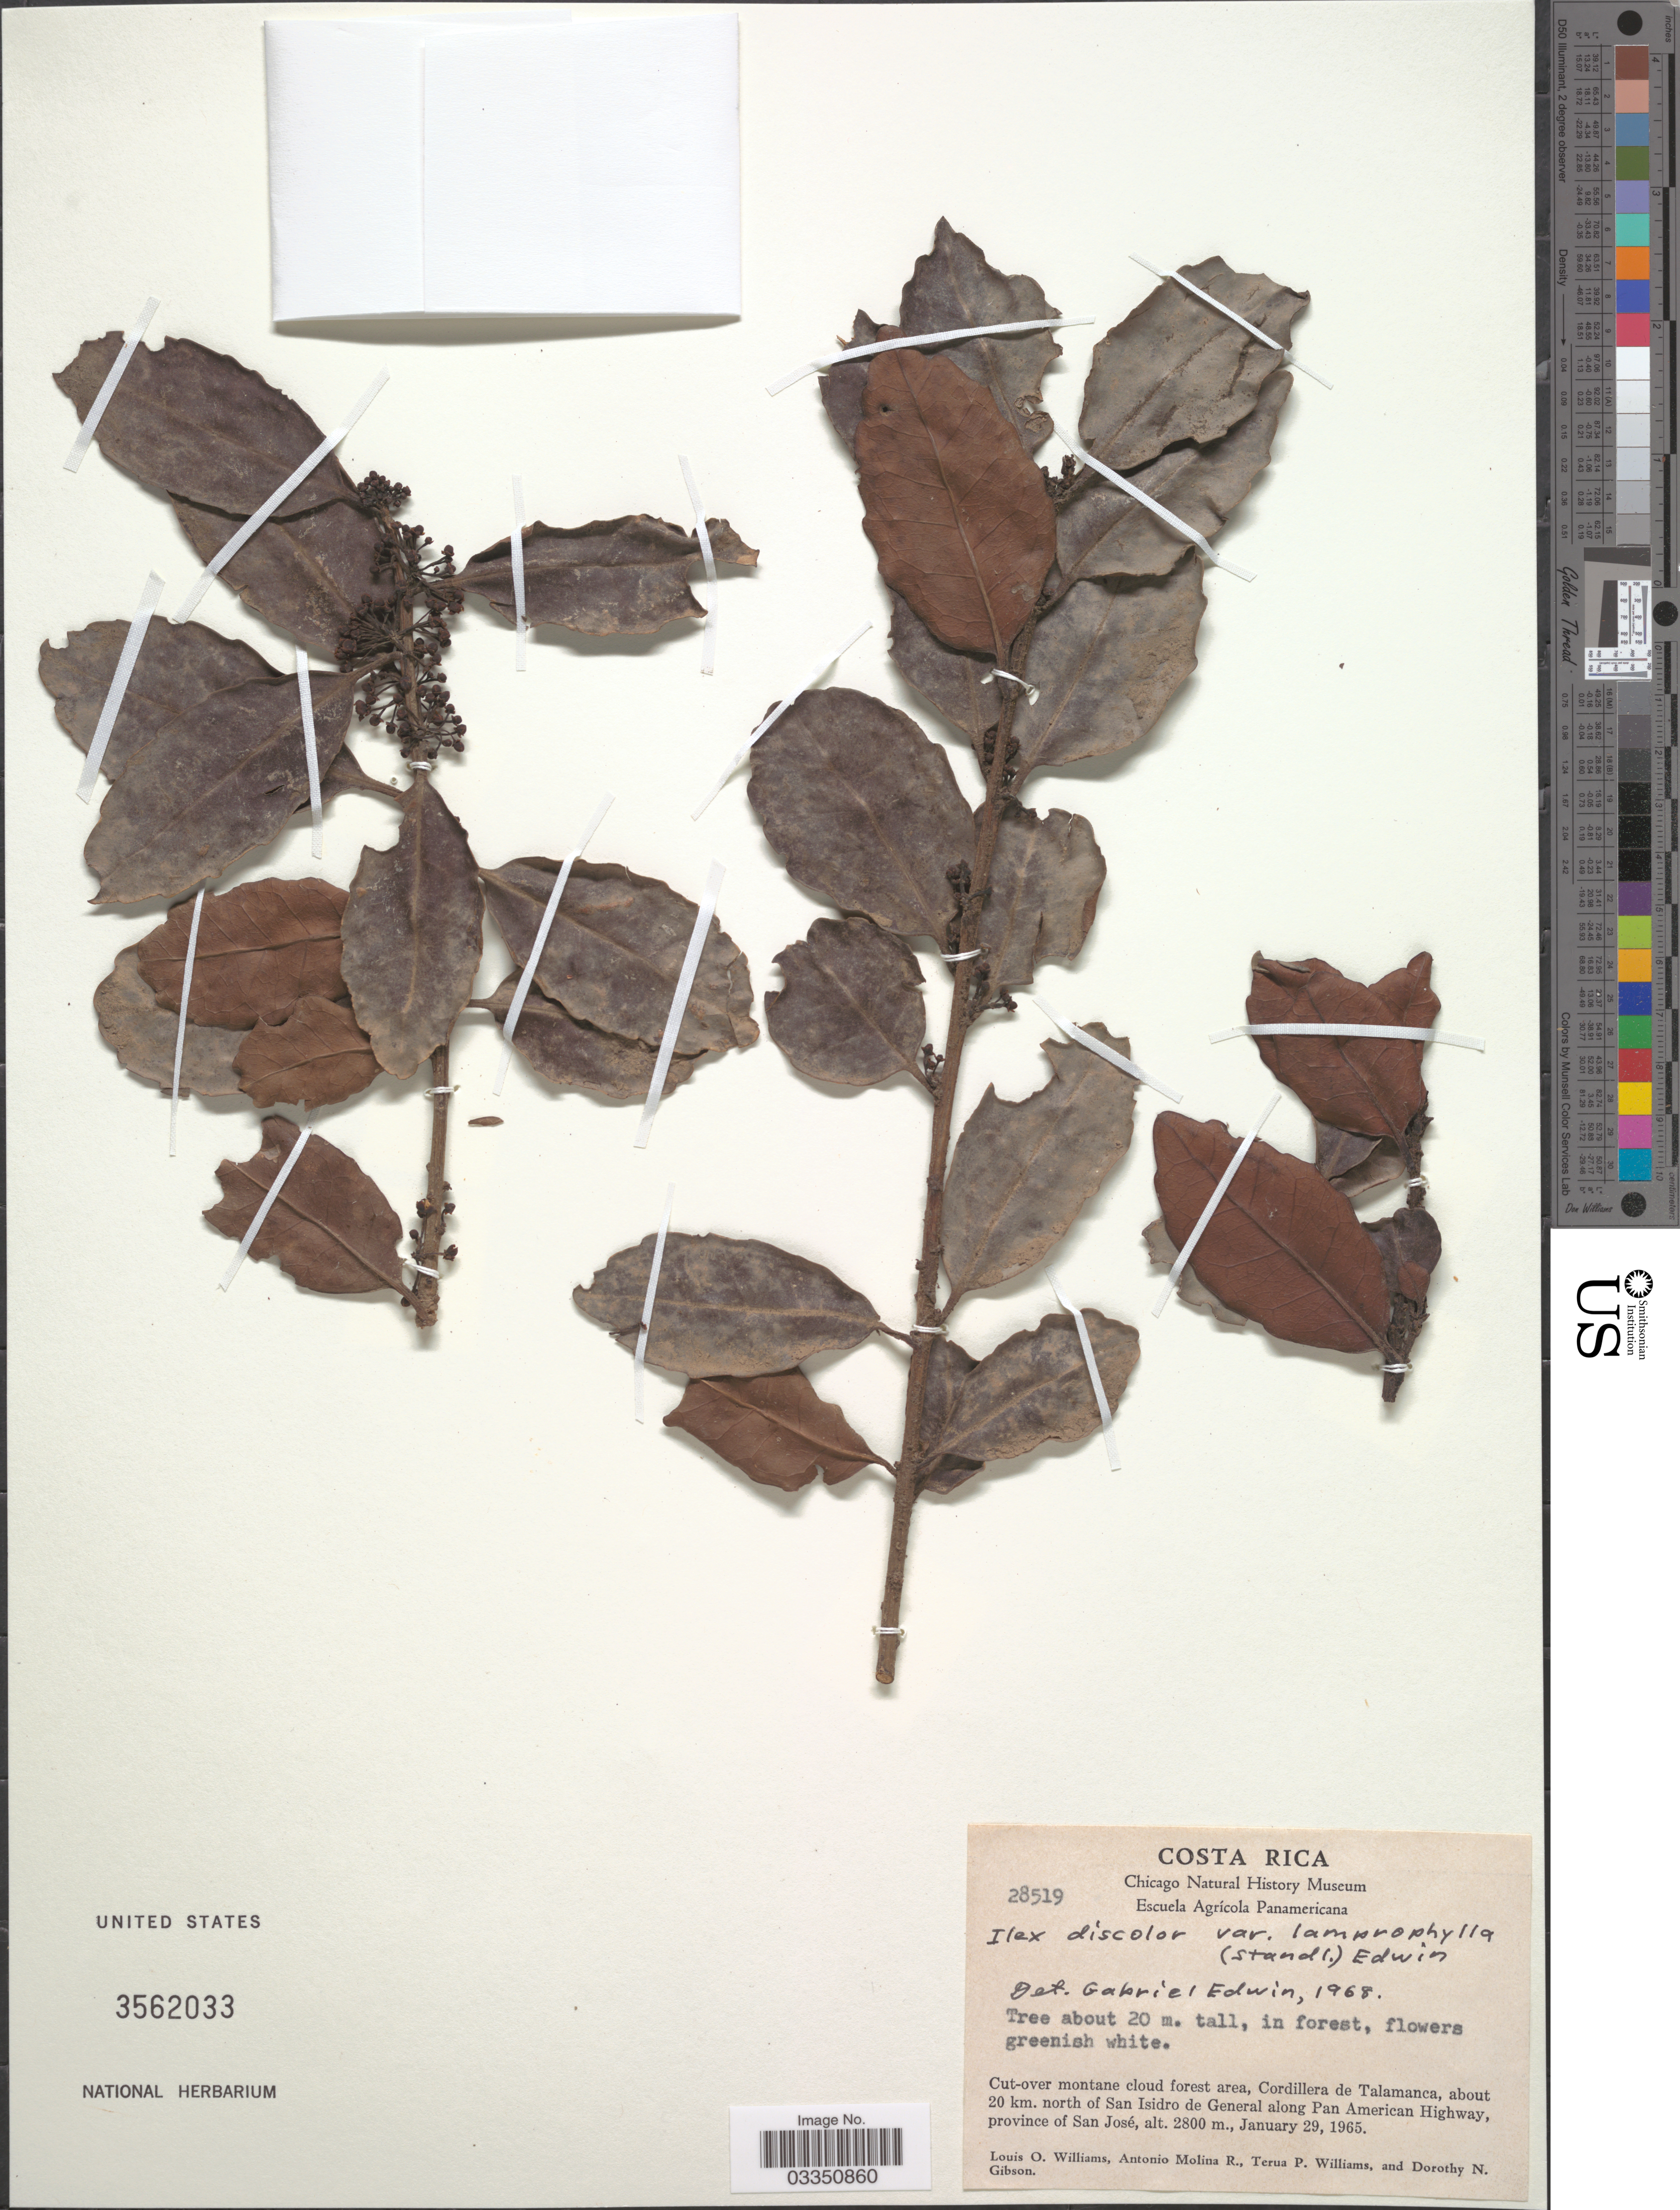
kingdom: Plantae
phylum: Tracheophyta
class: Magnoliopsida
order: Aquifoliales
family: Aquifoliaceae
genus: Ilex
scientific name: Ilex discolor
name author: Hemsl.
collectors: L. O. Williams, A. Molina R., T. Williams & D. N. Gibson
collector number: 28519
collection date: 1965-01-29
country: Costa Rica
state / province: San José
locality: Cordillera de Talamanca, about 20 km. north of San Isidro de General along Pan American Highway.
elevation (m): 2800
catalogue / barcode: US 3562033